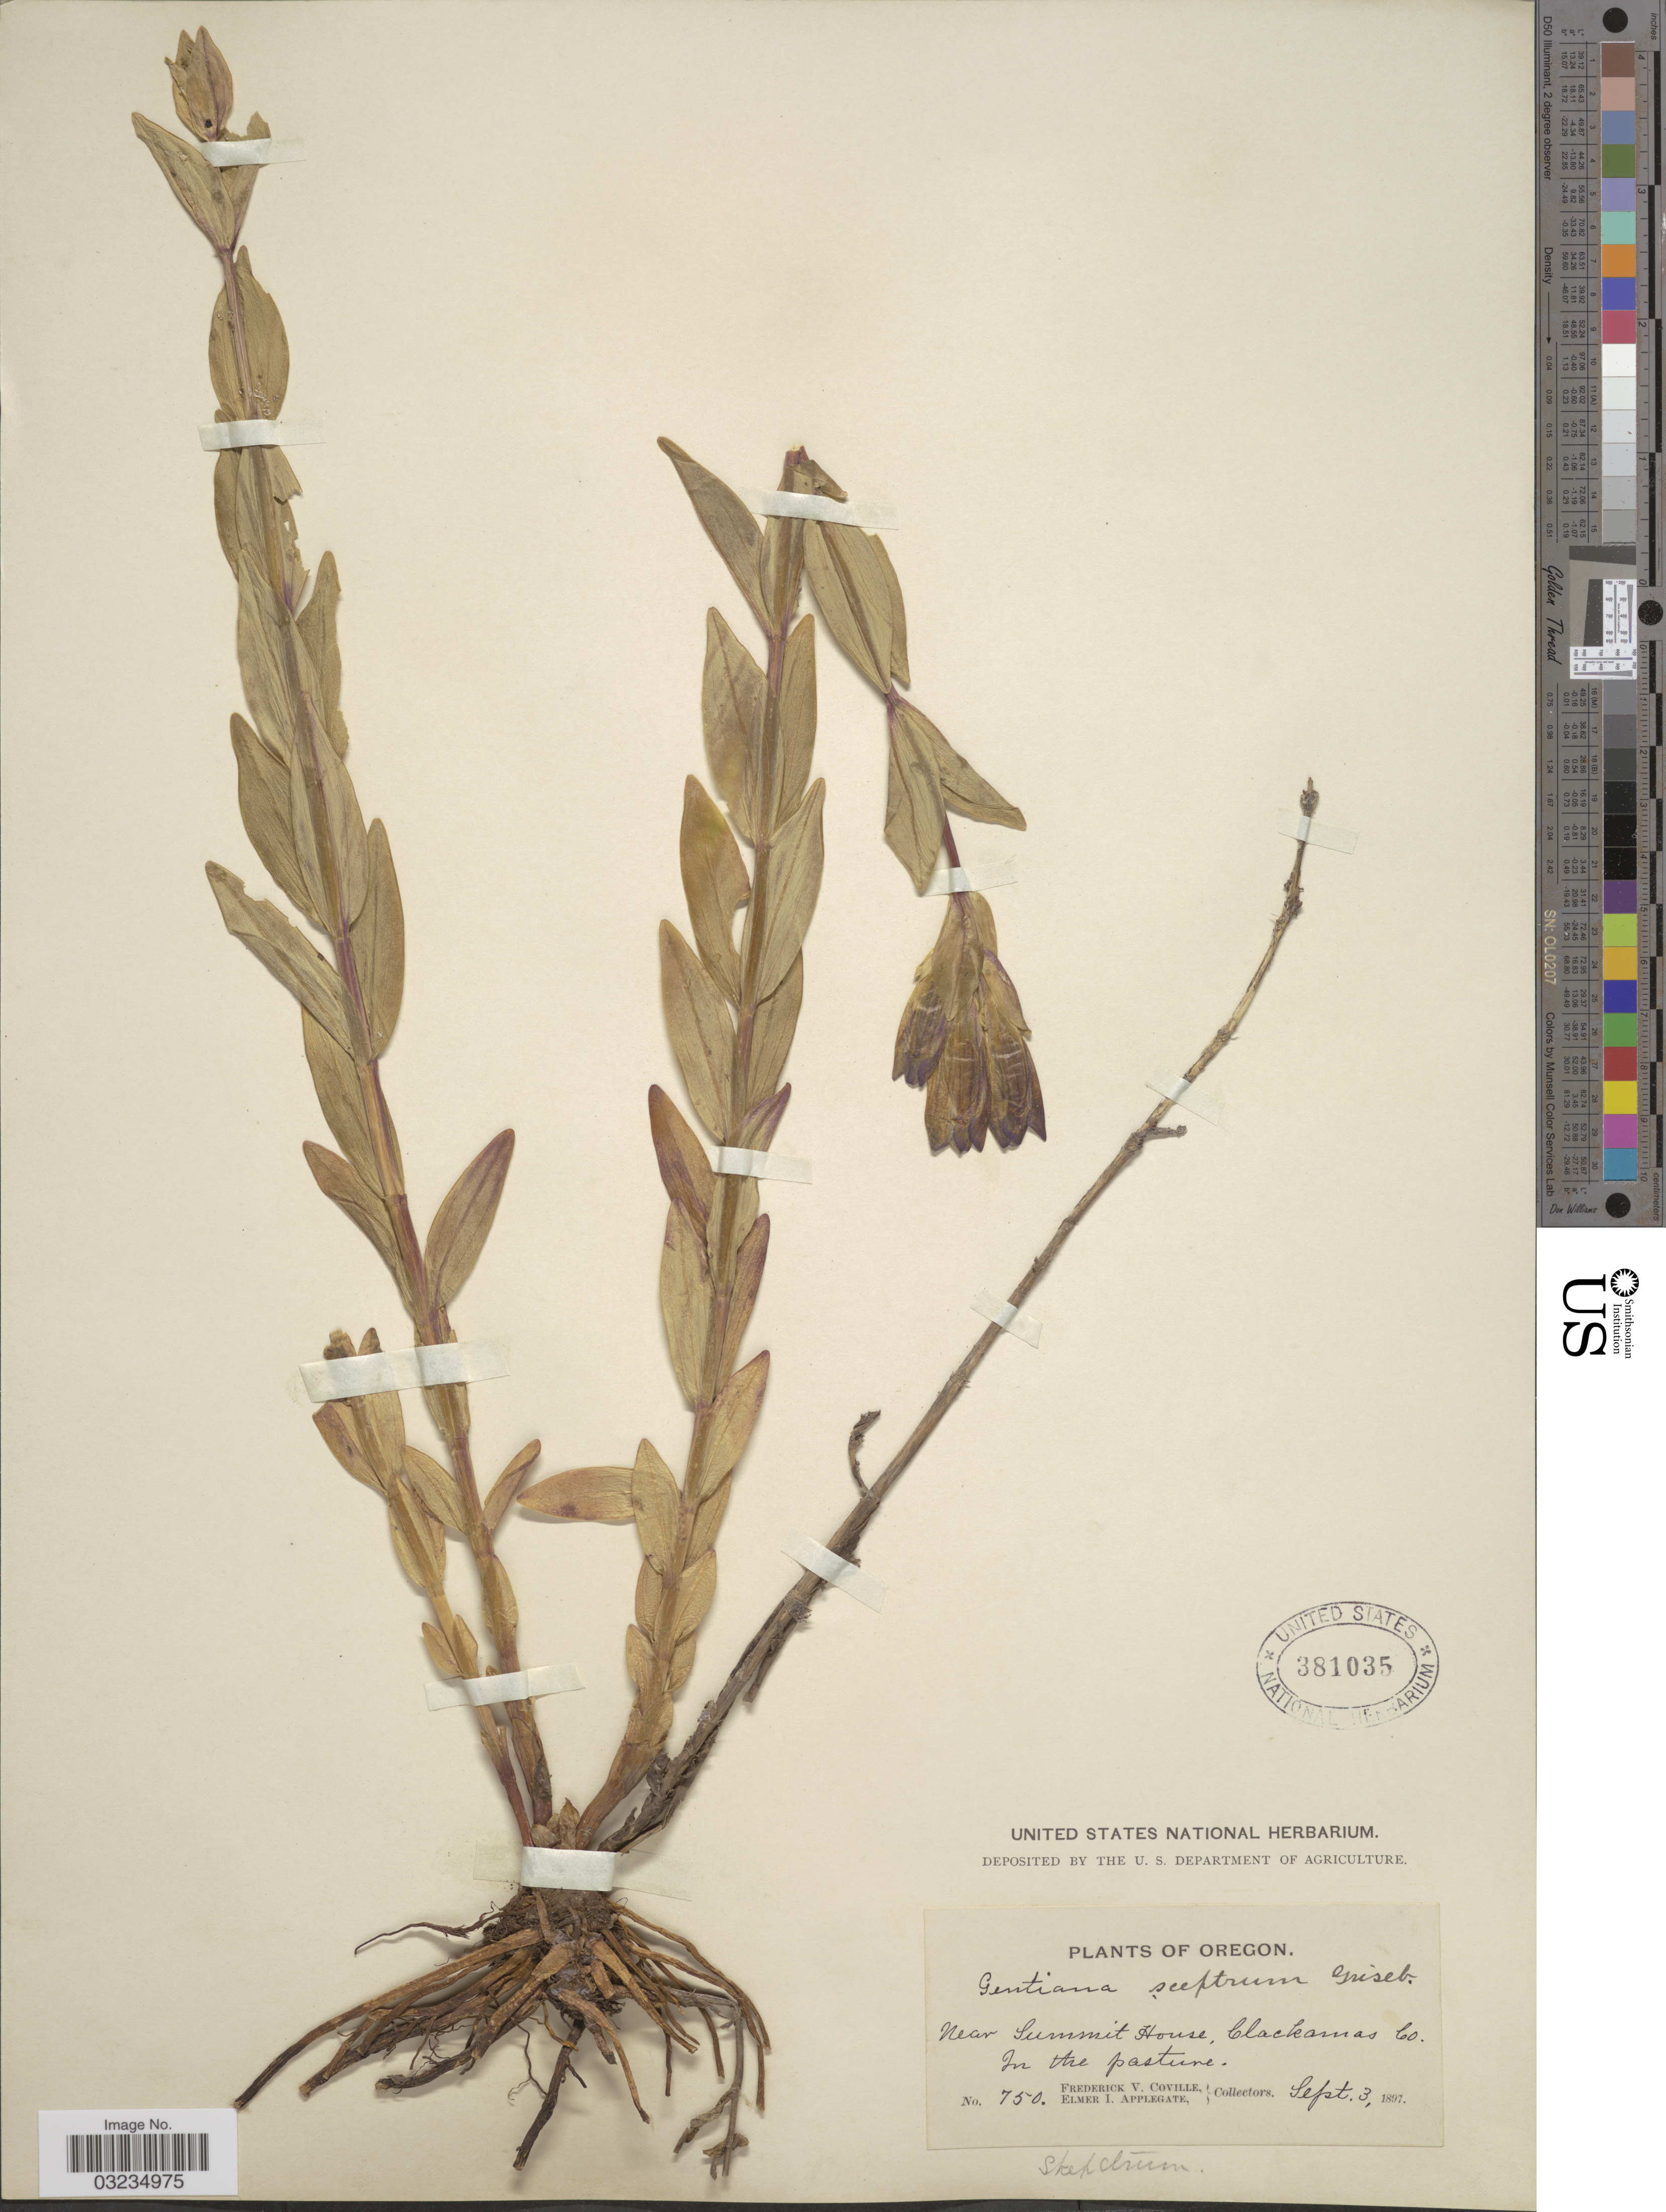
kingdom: Plantae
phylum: Tracheophyta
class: Magnoliopsida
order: Gentianales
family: Gentianaceae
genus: Gentiana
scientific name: Gentiana sceptrum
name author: Griseb.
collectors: F. V. Coville & E. I. Applegate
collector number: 750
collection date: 1897-09-03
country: United States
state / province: Oregon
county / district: Clackamas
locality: Near Summit House, Clackamas Co.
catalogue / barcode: US 381035